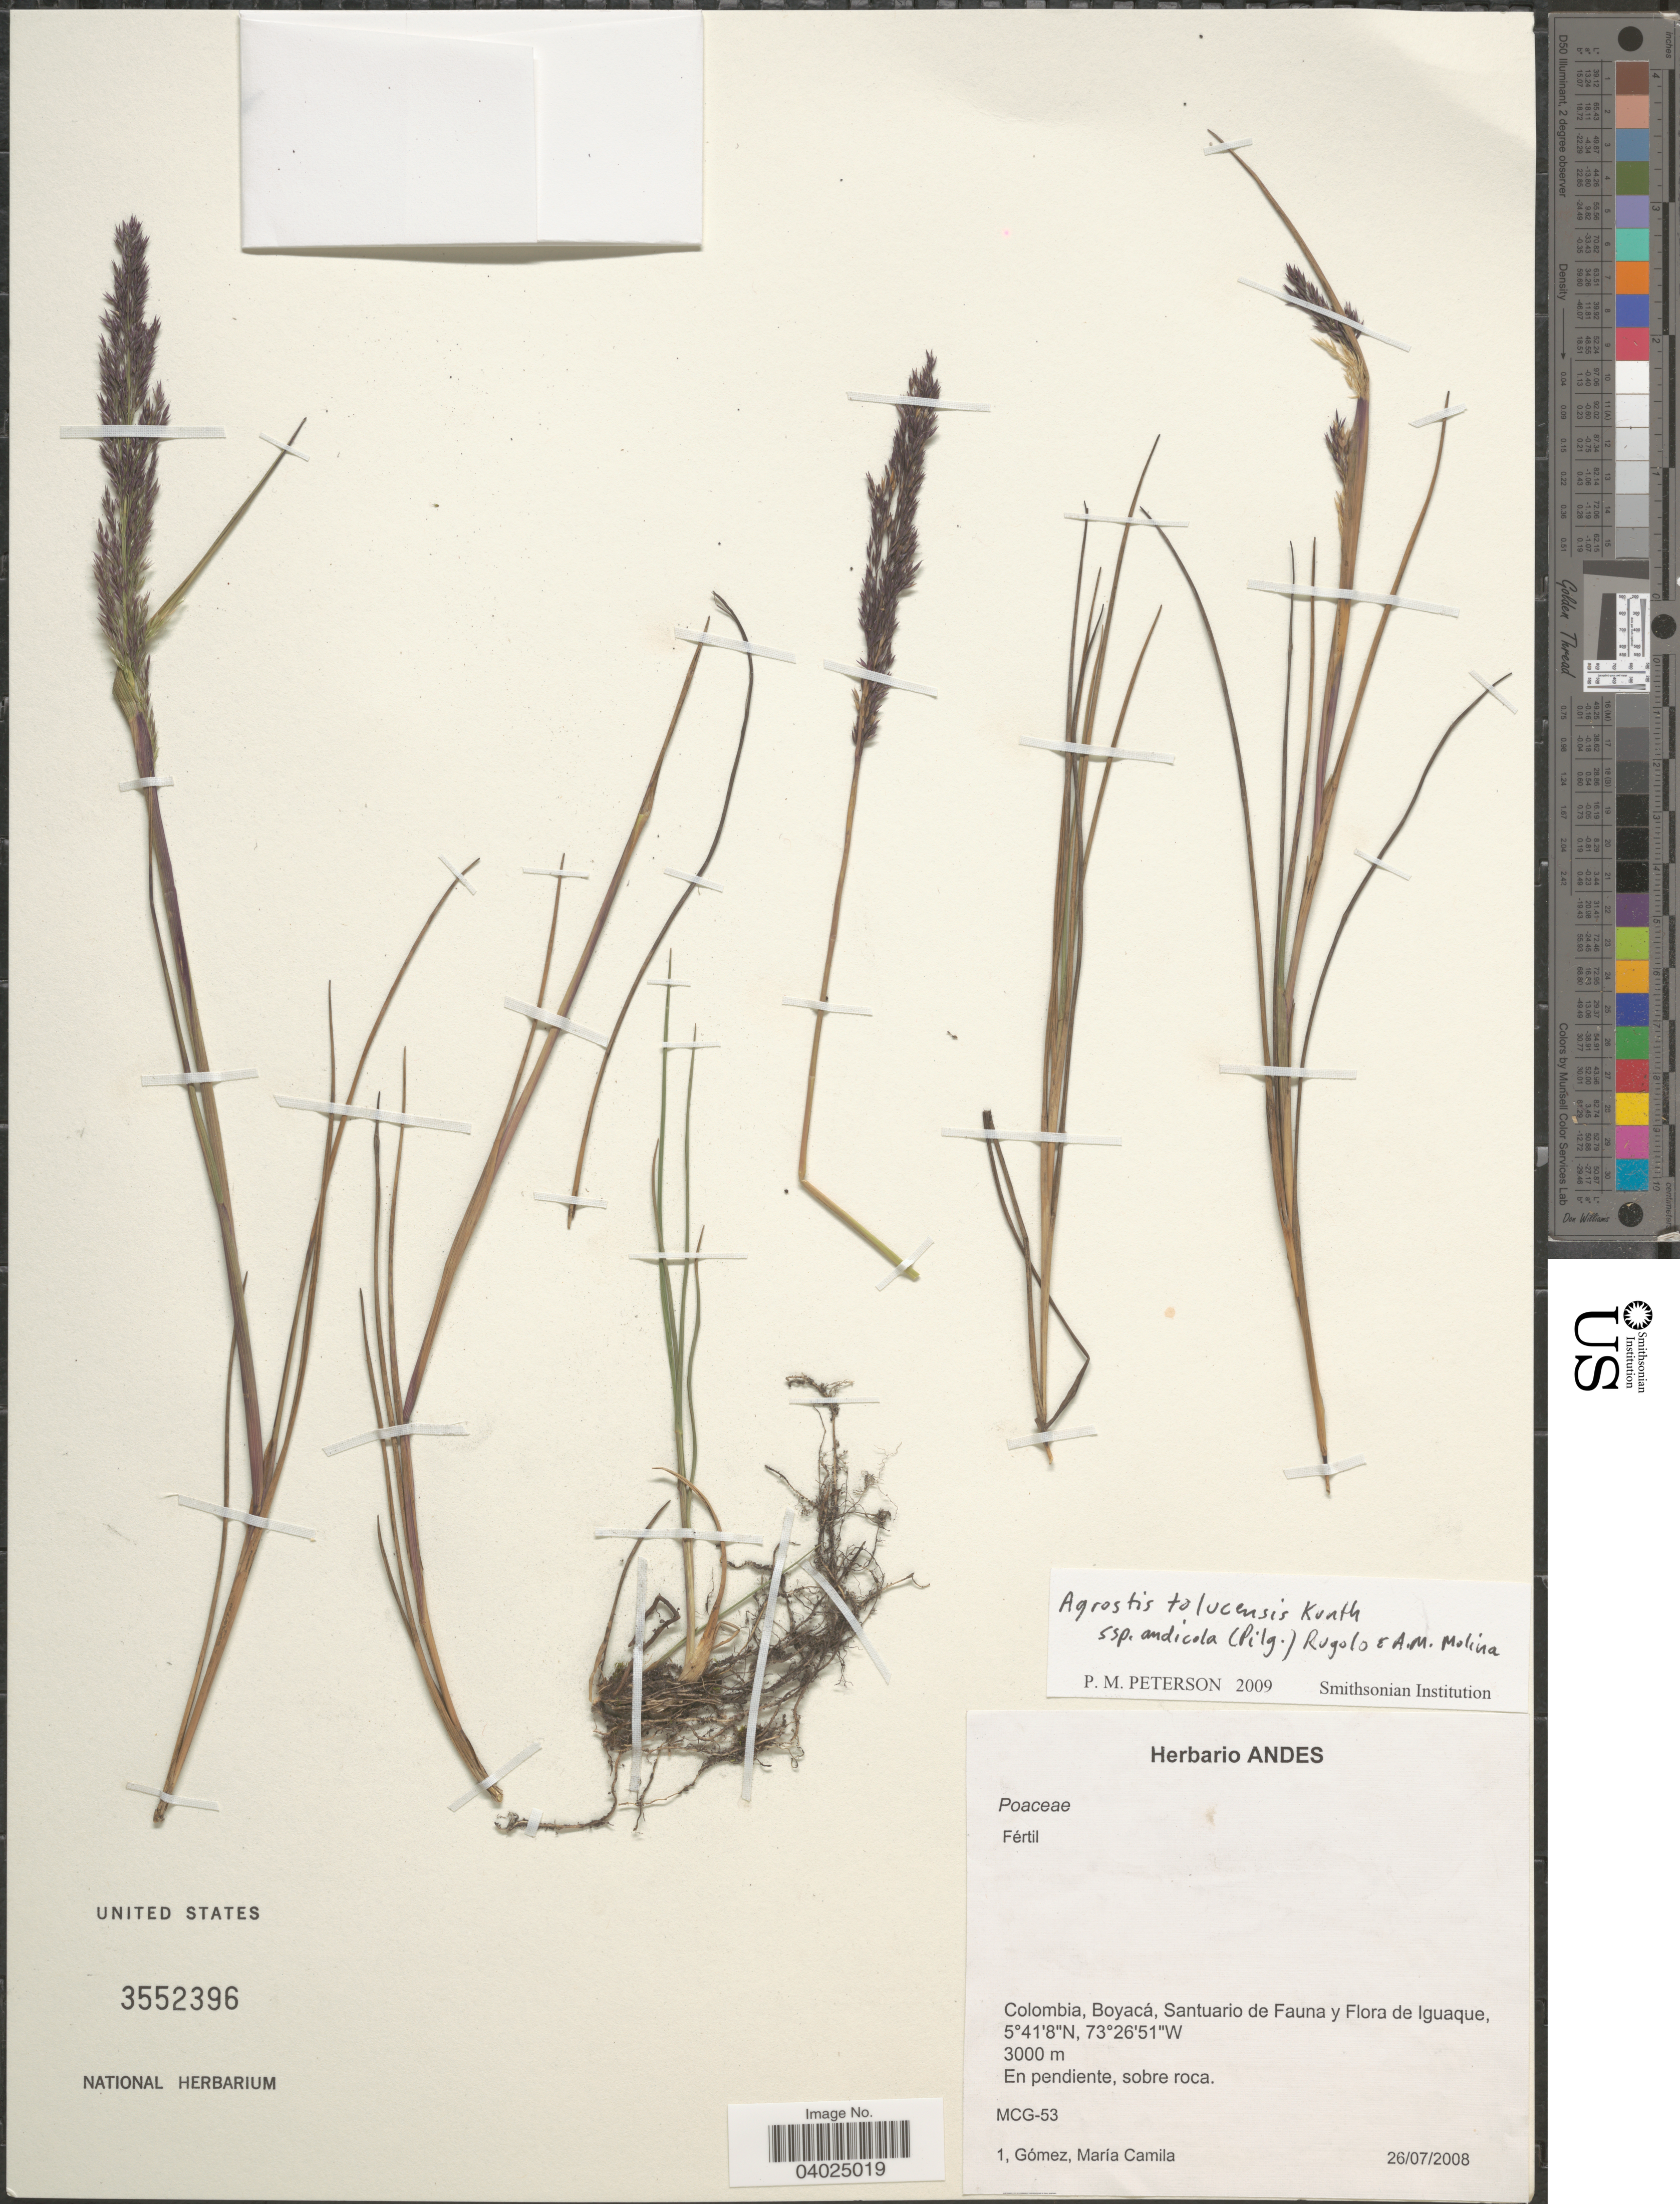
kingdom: Plantae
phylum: Tracheophyta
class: Liliopsida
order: Poales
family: Poaceae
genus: Agrostis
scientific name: Agrostis tolucensis var. andicola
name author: (Pilg.) Rúgolo & A.M. Molina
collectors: M. Gomez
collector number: MCG-53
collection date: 2008-07-26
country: Colombia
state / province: Boyacá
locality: Santuario de Fauna y Flora de Iguaque.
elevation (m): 3000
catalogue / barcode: US 3552396